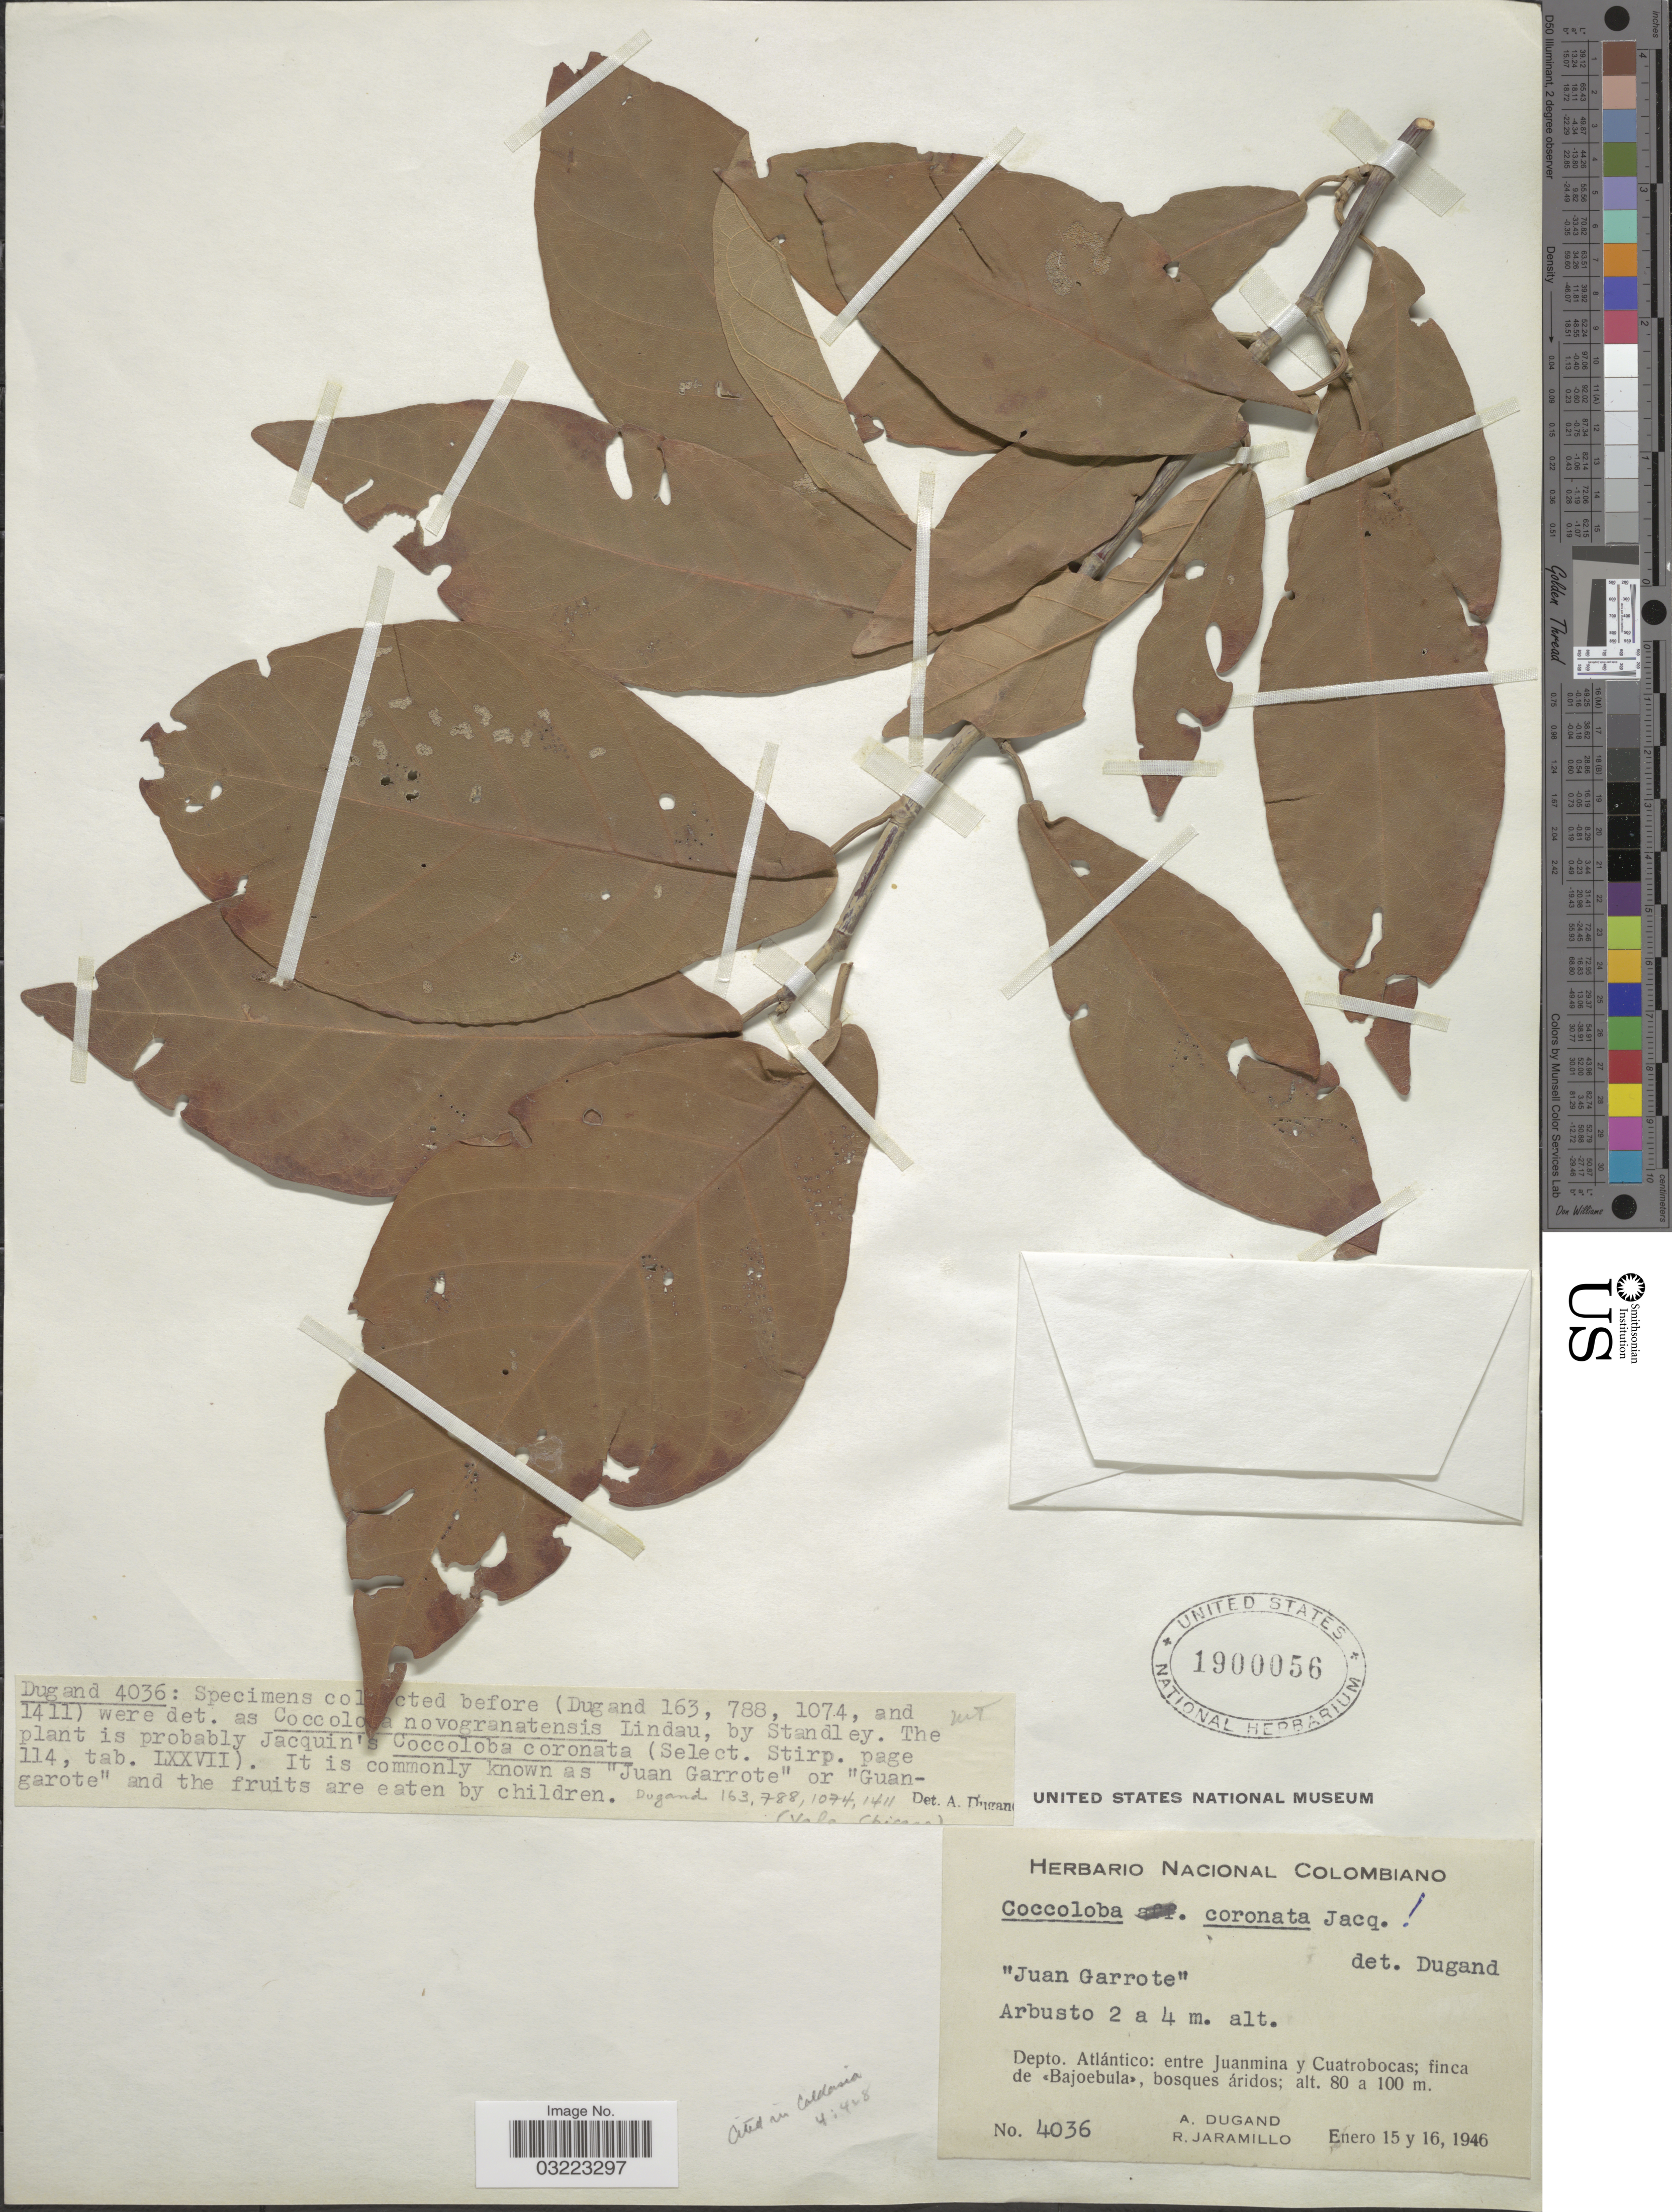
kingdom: Plantae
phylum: Tracheophyta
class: Magnoliopsida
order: Caryophyllales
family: Polygonaceae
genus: Coccoloba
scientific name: Coccoloba coronata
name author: Jacq.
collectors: A. Dugand & R. Jaramillo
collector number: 4036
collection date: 1946-01-15/1946-01-16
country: Colombia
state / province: Atlántico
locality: Depto. Atlántico: entre Juanmina y Cuatrobocas; finca de <<Bajoebula>>, bosques áridos.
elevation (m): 80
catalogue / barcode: US 1900056